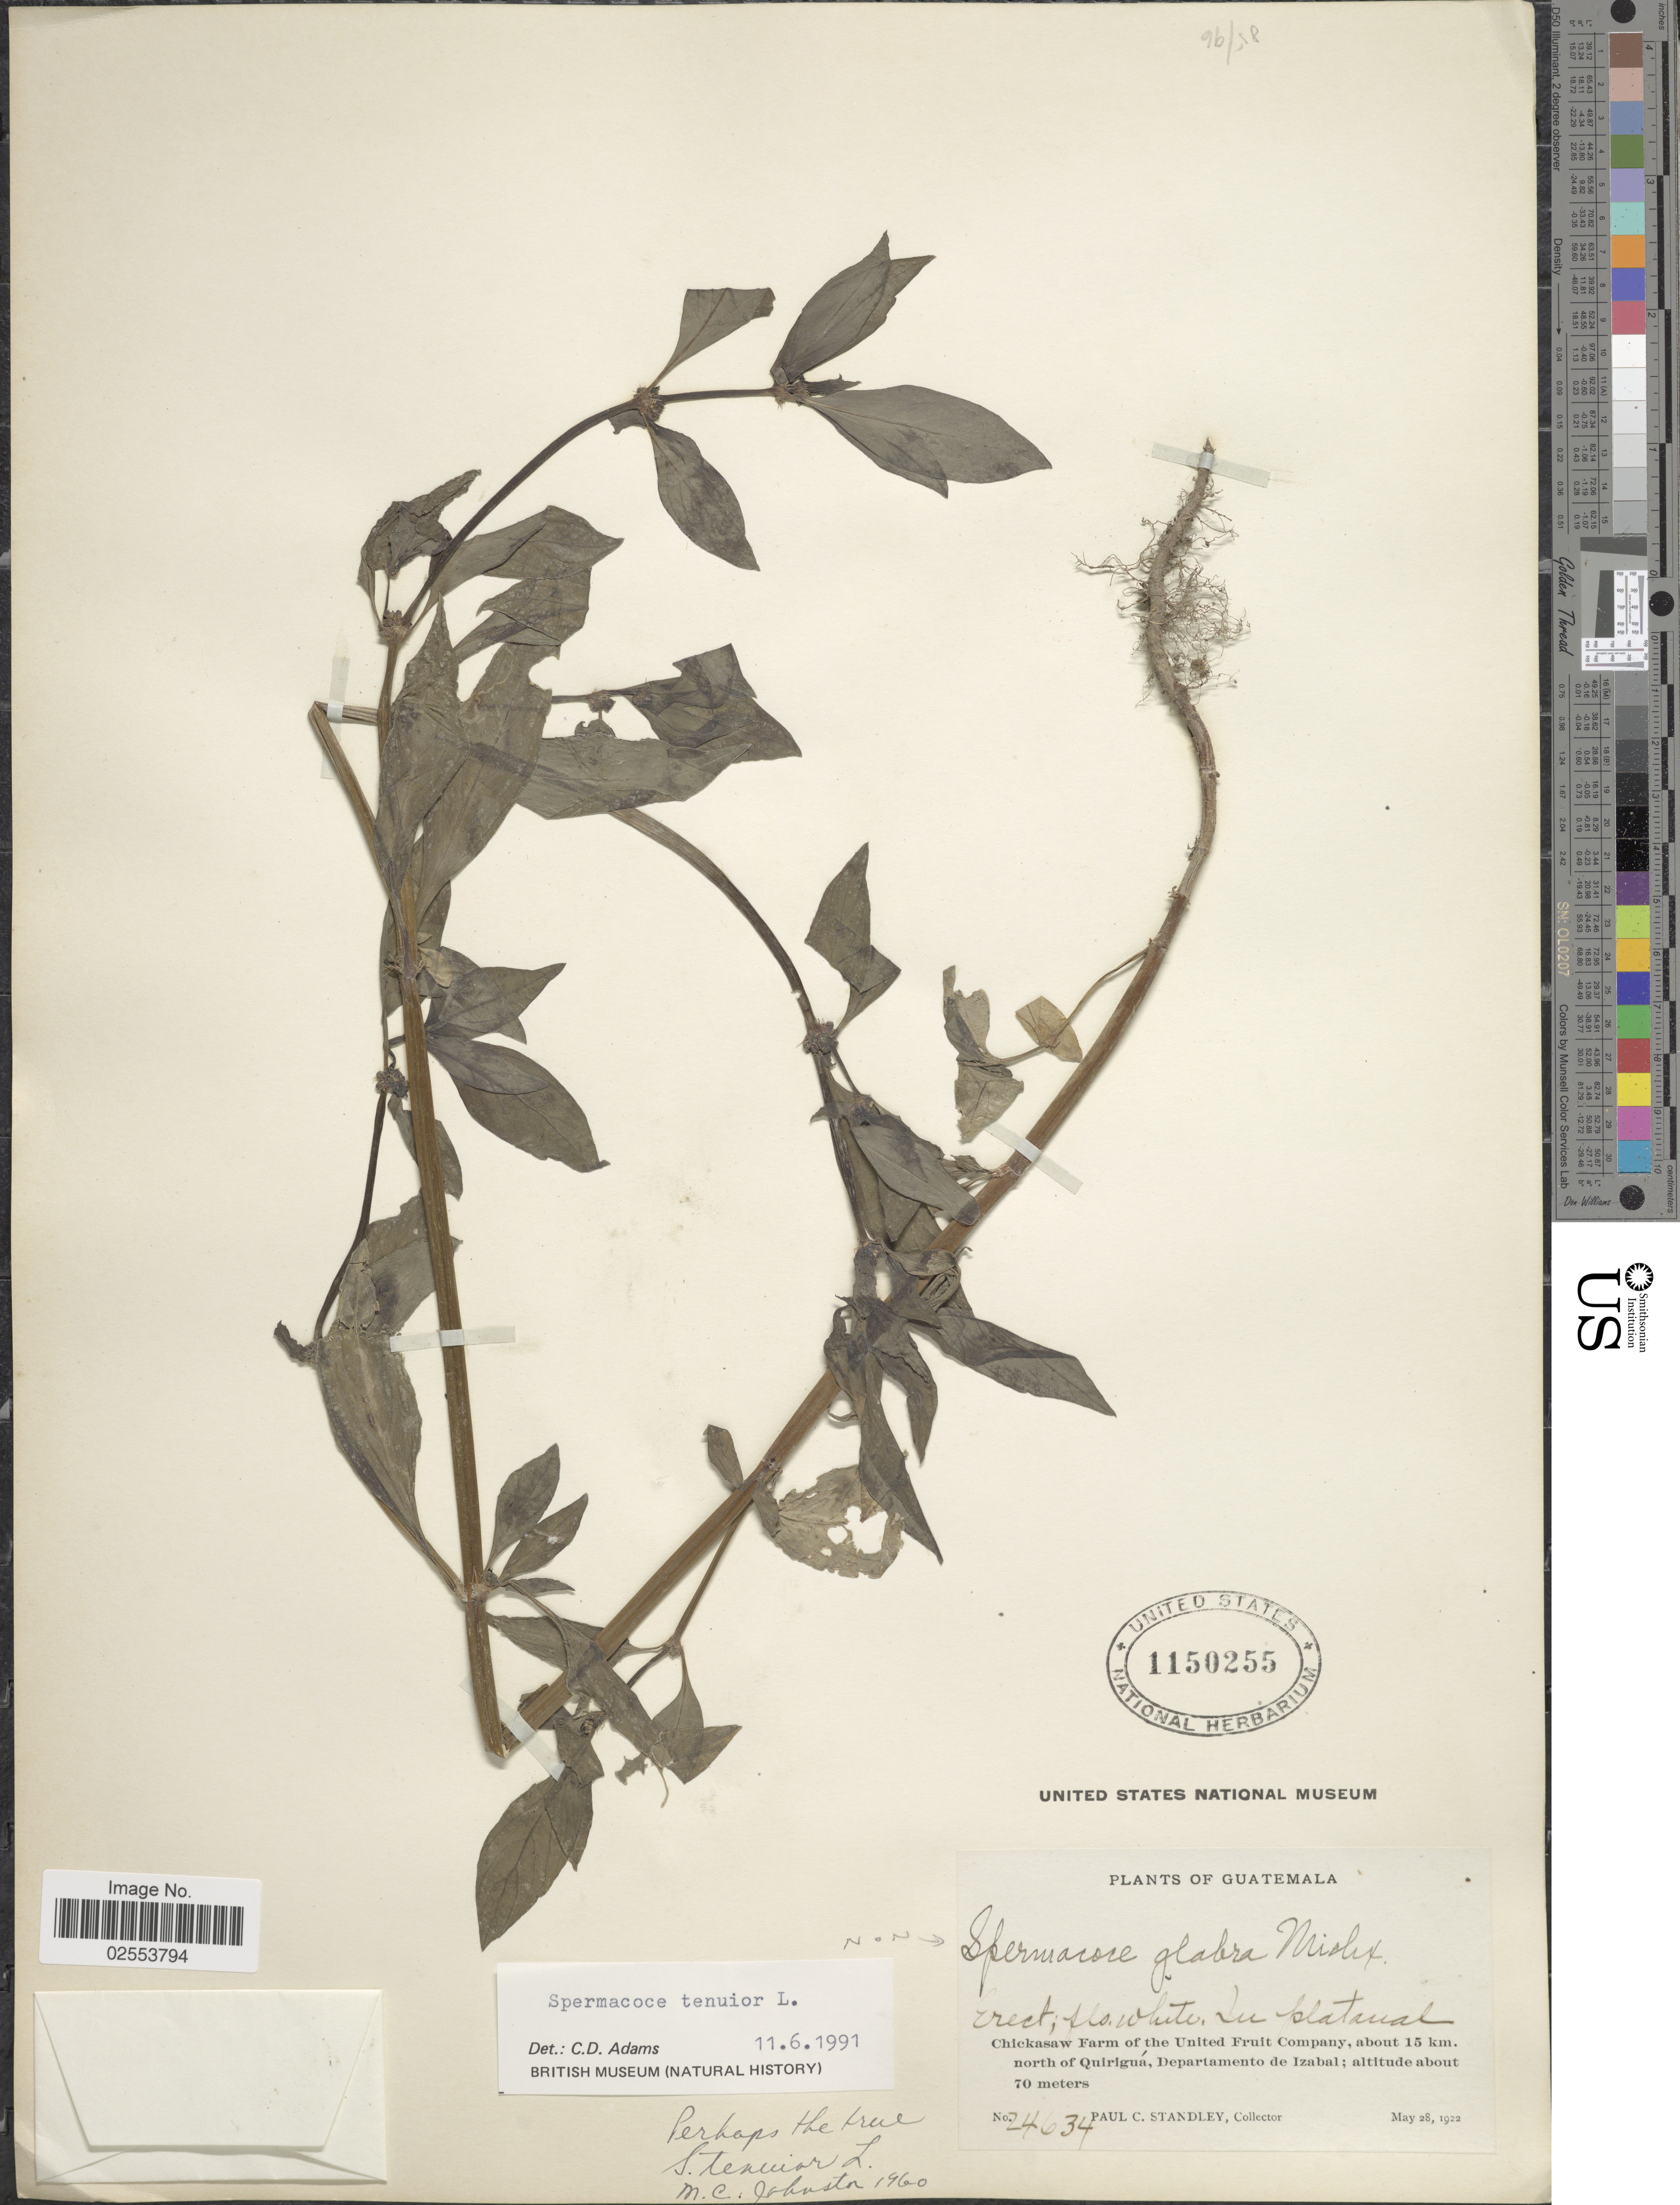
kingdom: Plantae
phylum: Tracheophyta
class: Magnoliopsida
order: Gentianales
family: Rubiaceae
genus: Spermacoce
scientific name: Spermacoce tenuior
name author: L.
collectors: P. C. Standley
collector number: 24634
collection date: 1922-05-28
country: Guatemala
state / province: Izabal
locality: Chickasaw Farm of the United Fruit Company, about 15 km. north of Quirigua, along ditch.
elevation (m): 70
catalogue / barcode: US 1150255